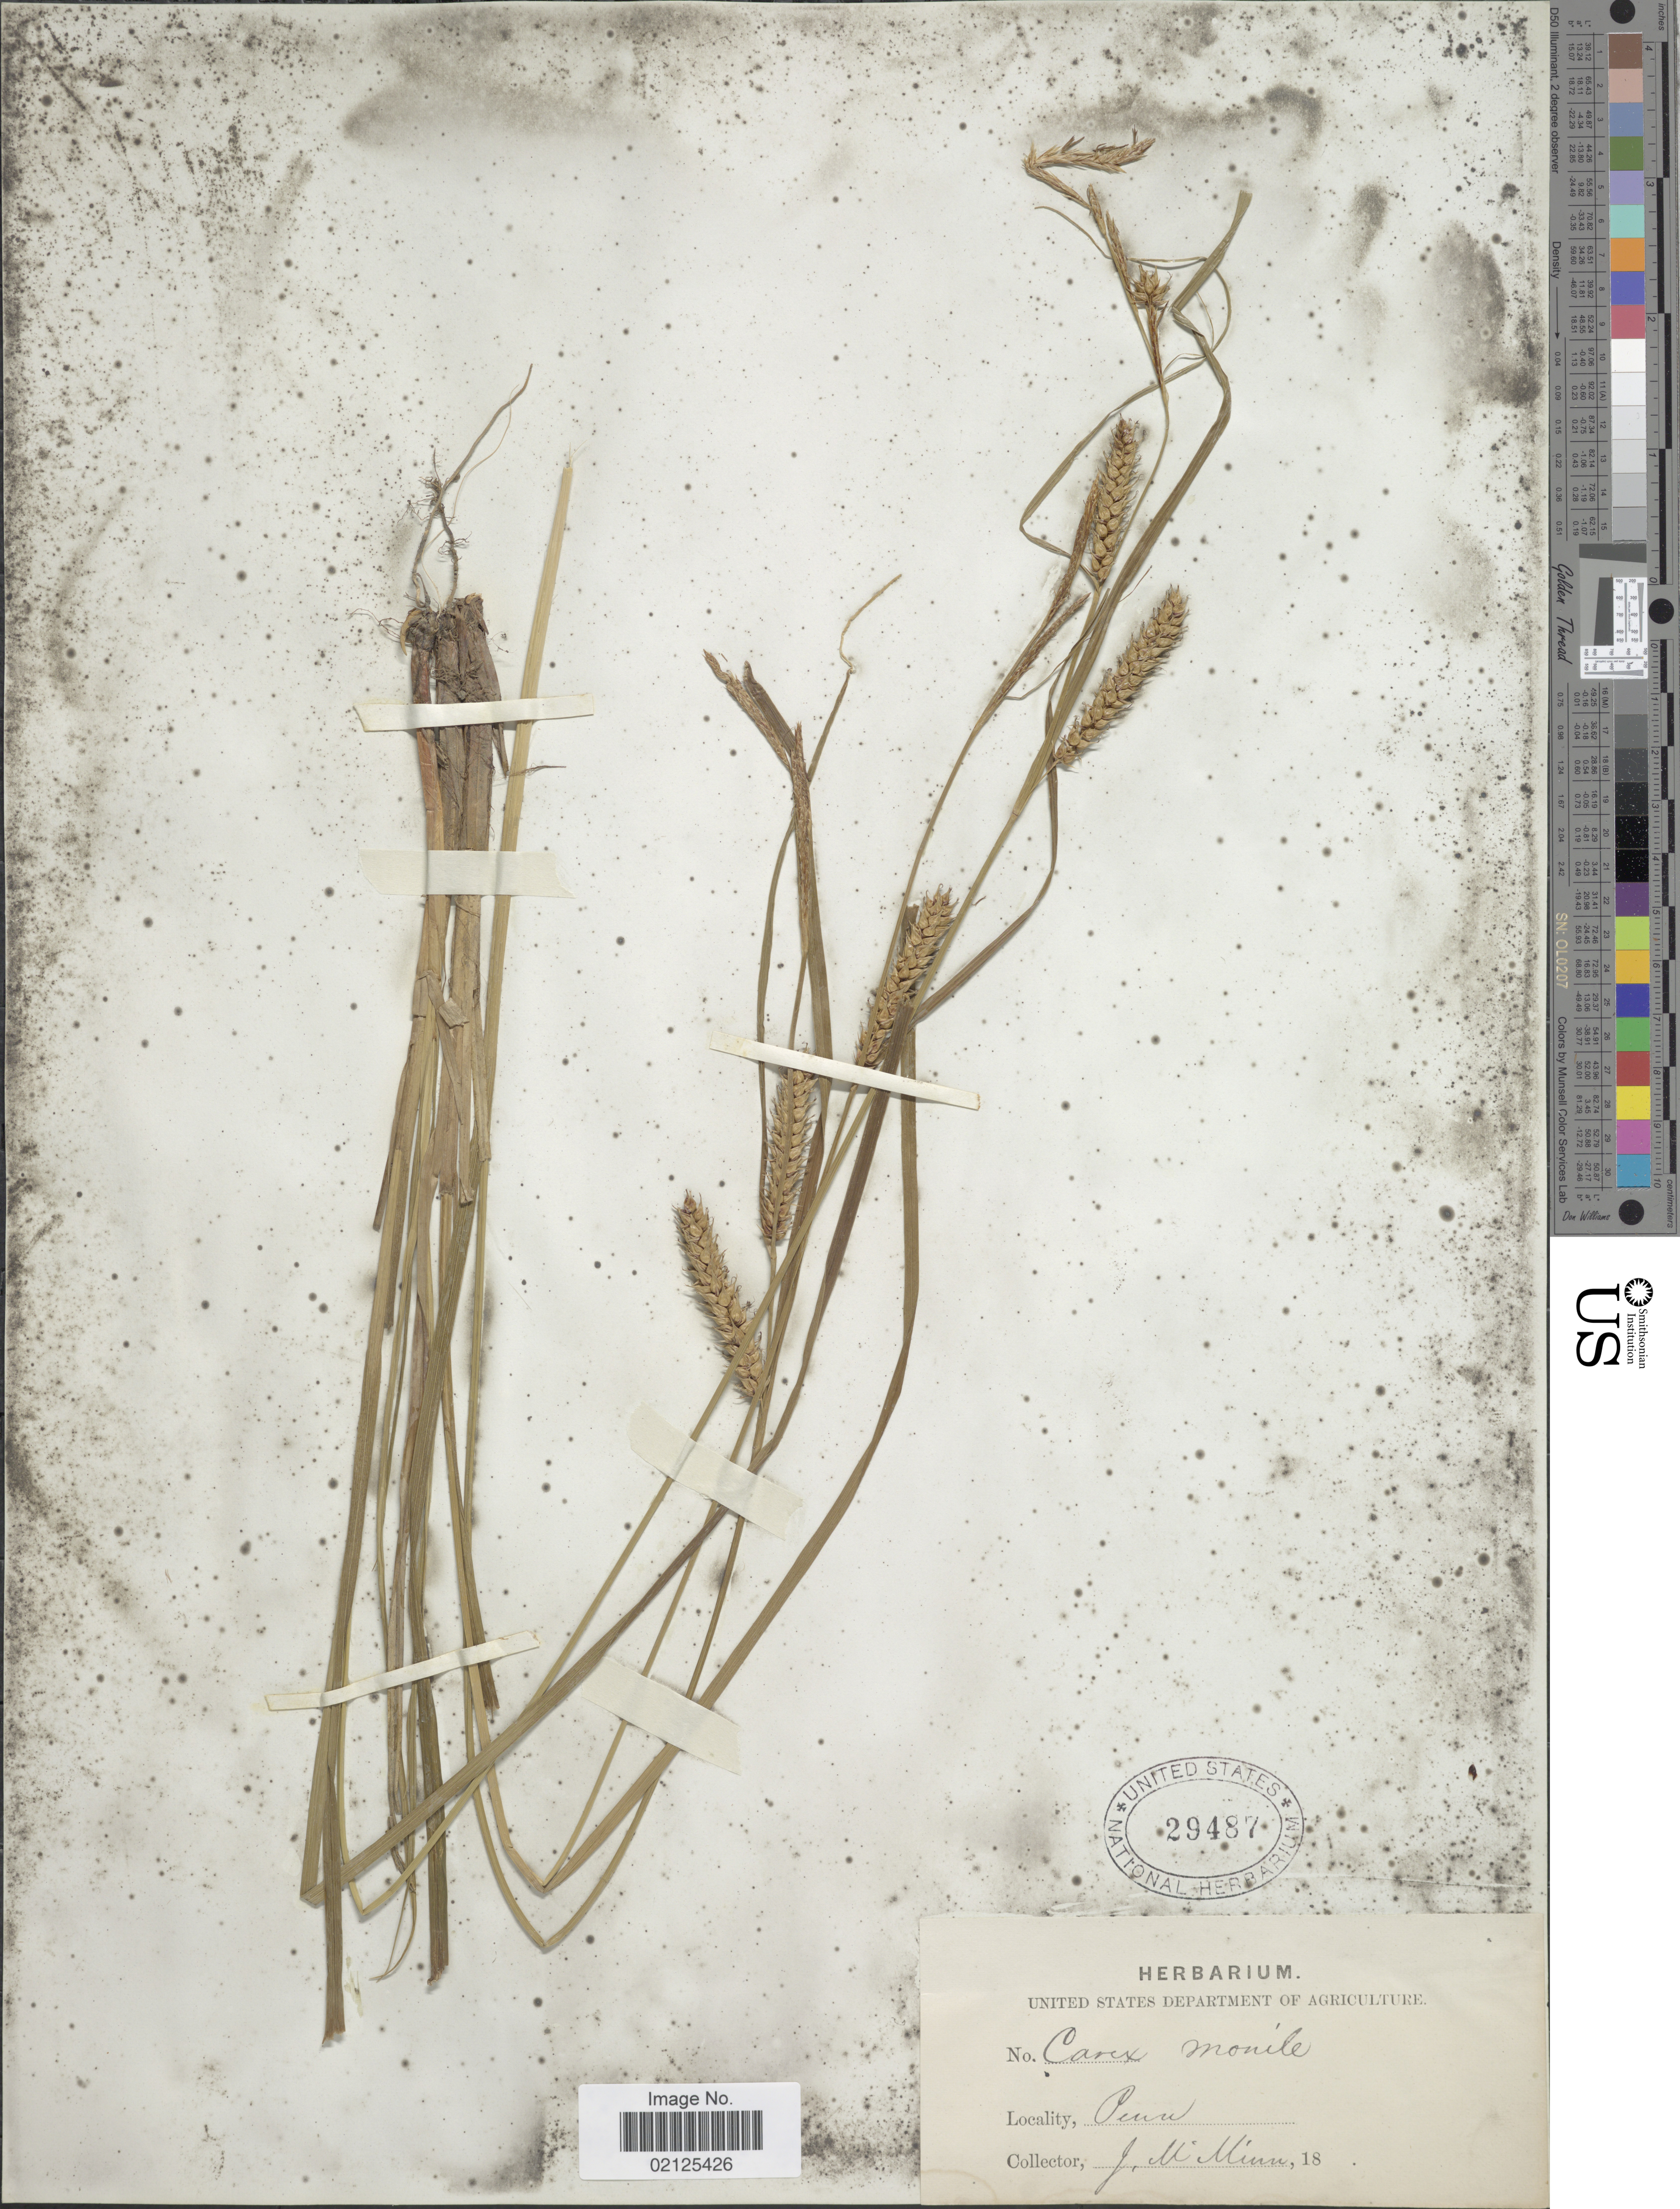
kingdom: Plantae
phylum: Tracheophyta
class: Liliopsida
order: Poales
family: Cyperaceae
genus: Carex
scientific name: Carex vesicaria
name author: L.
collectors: J. McMinn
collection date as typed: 18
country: United States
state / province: Pennsylvania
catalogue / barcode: US 29487